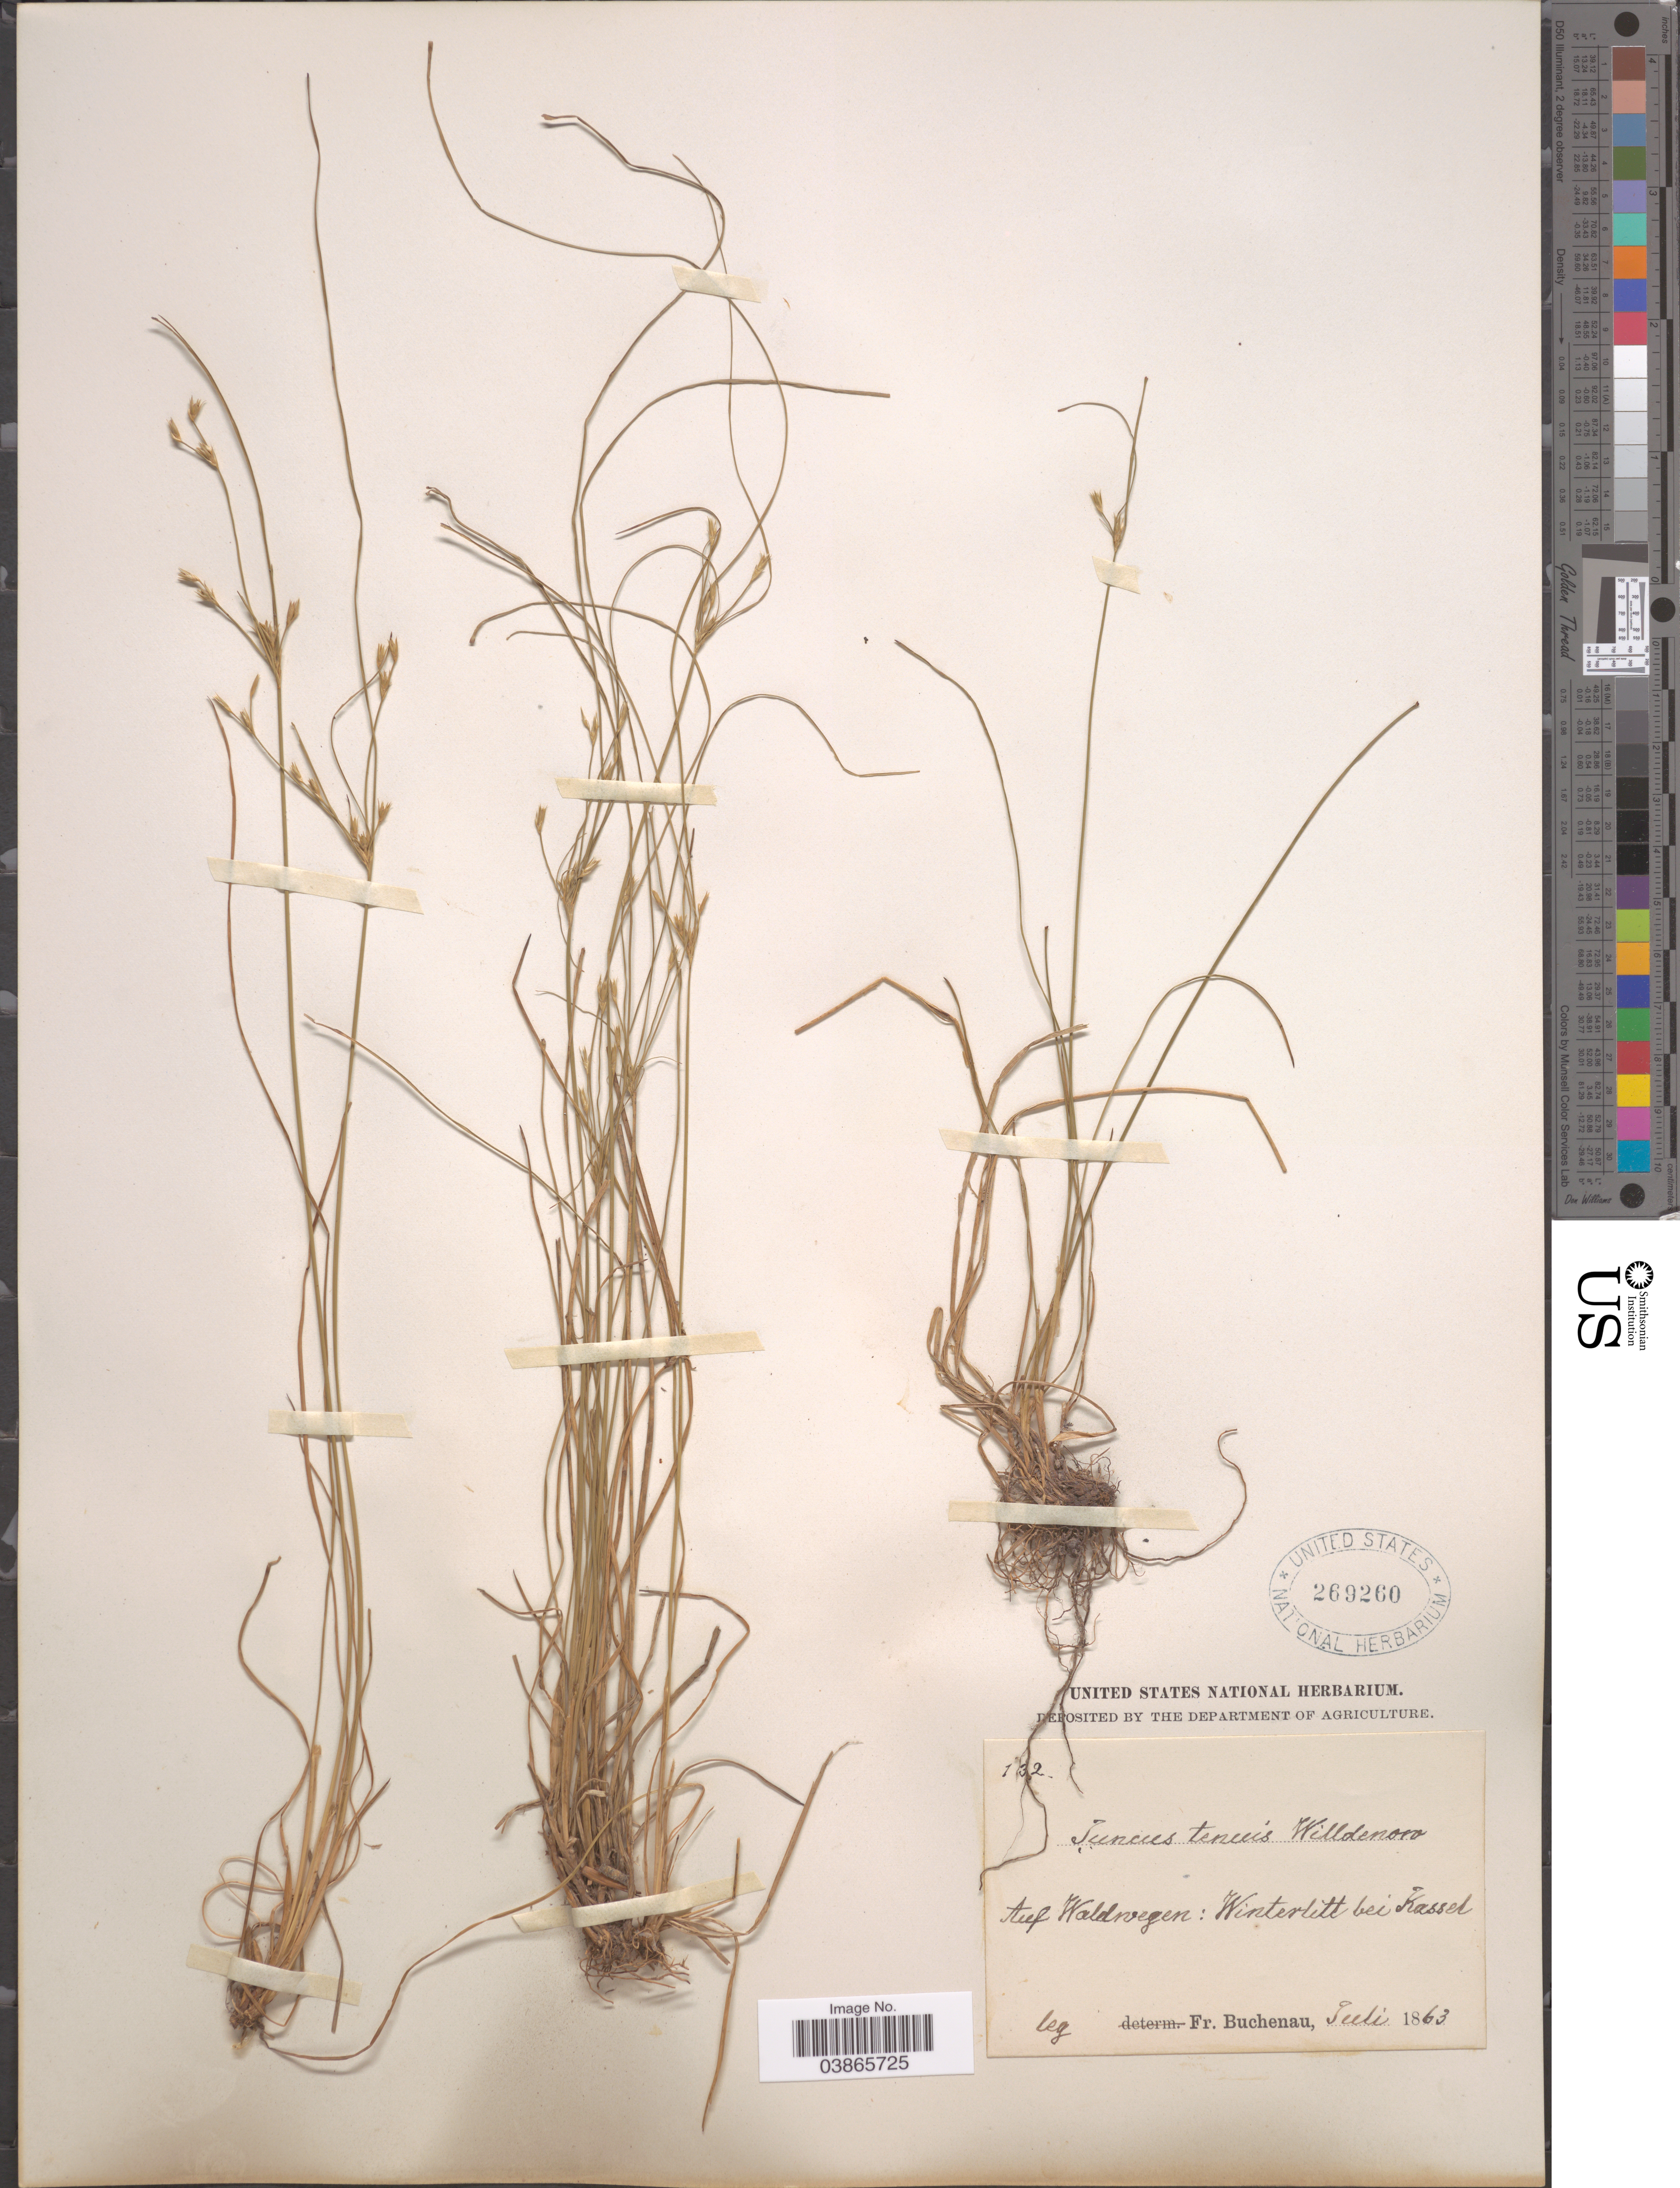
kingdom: Plantae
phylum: Tracheophyta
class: Liliopsida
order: Poales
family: Juncaceae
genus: Juncus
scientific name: Juncus tenuis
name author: Willd.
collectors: F. Buchenau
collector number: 132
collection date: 1863-07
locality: Auf Waldwegen: Winterlitt bei Kassel.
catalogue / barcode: US 269260